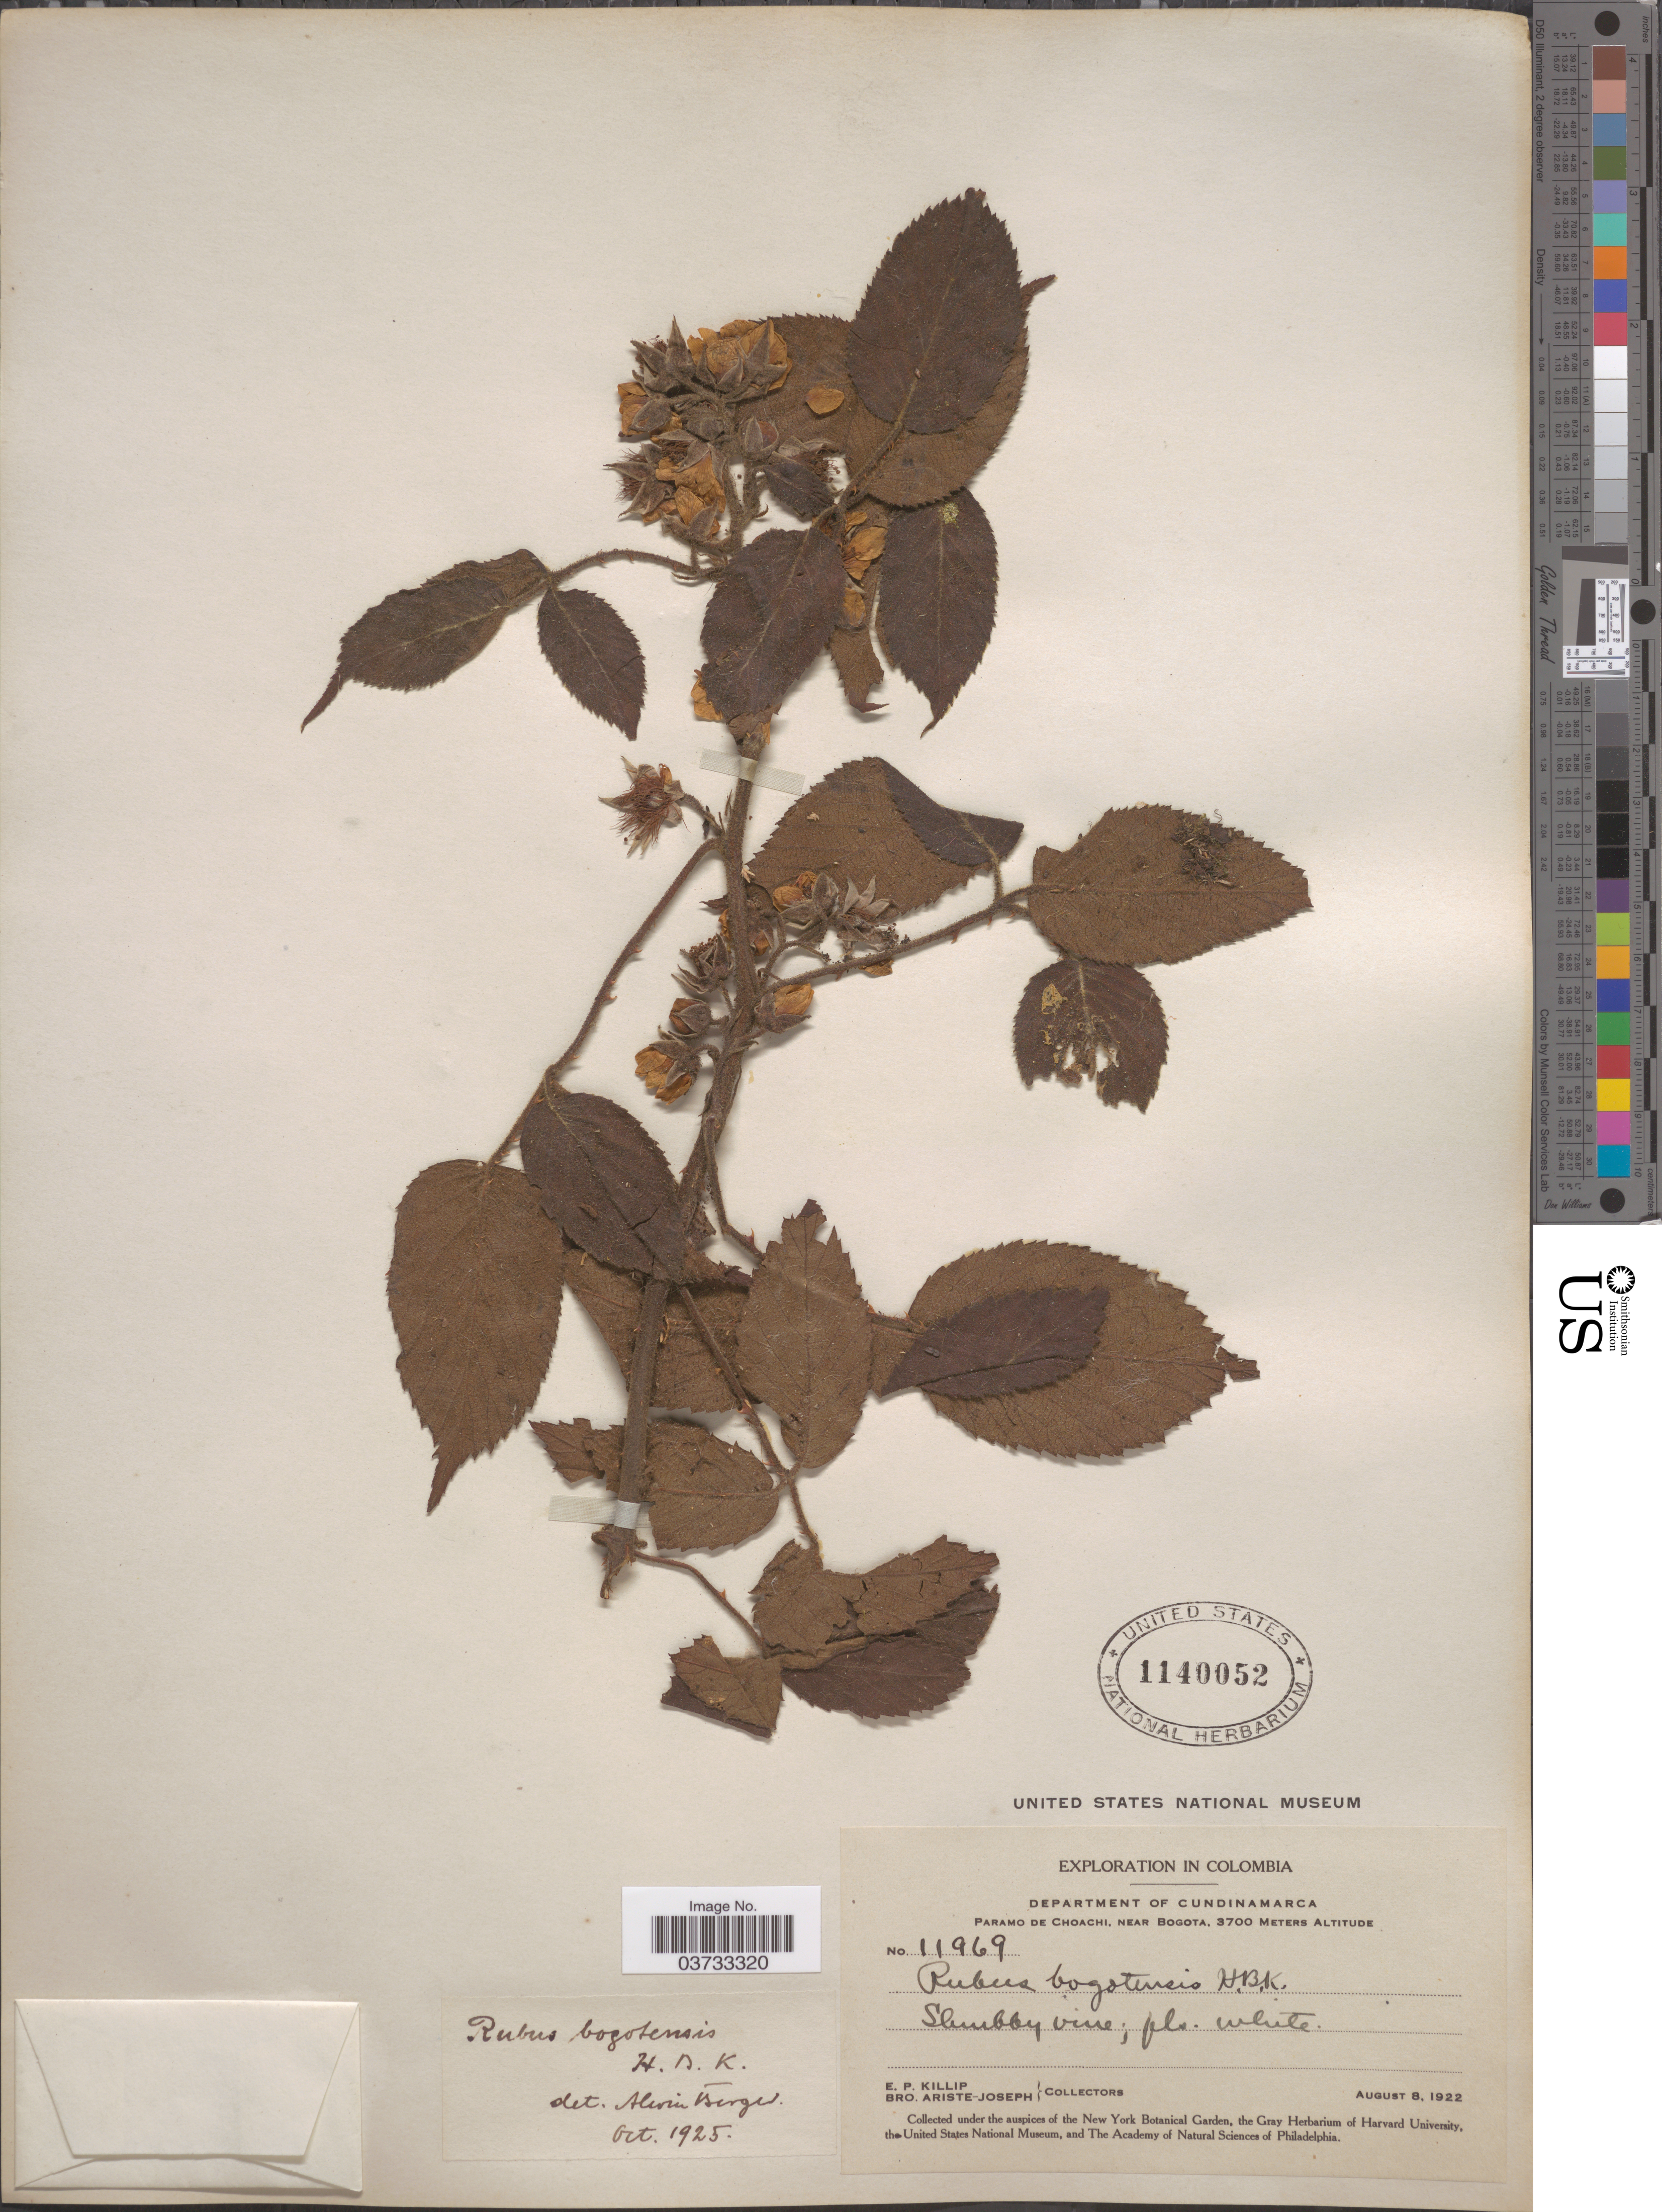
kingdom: Plantae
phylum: Tracheophyta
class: Magnoliopsida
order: Rosales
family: Rosaceae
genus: Rubus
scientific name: Rubus bogotensis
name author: Kunth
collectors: E. P. Killip & Bro. Ariste-Joseph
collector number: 11969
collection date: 1922-08-08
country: Colombia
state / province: Cundinamarca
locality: Department of Cundinamarca. Paramo de Choachi, near Bogota.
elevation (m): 3700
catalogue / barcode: US 1140052